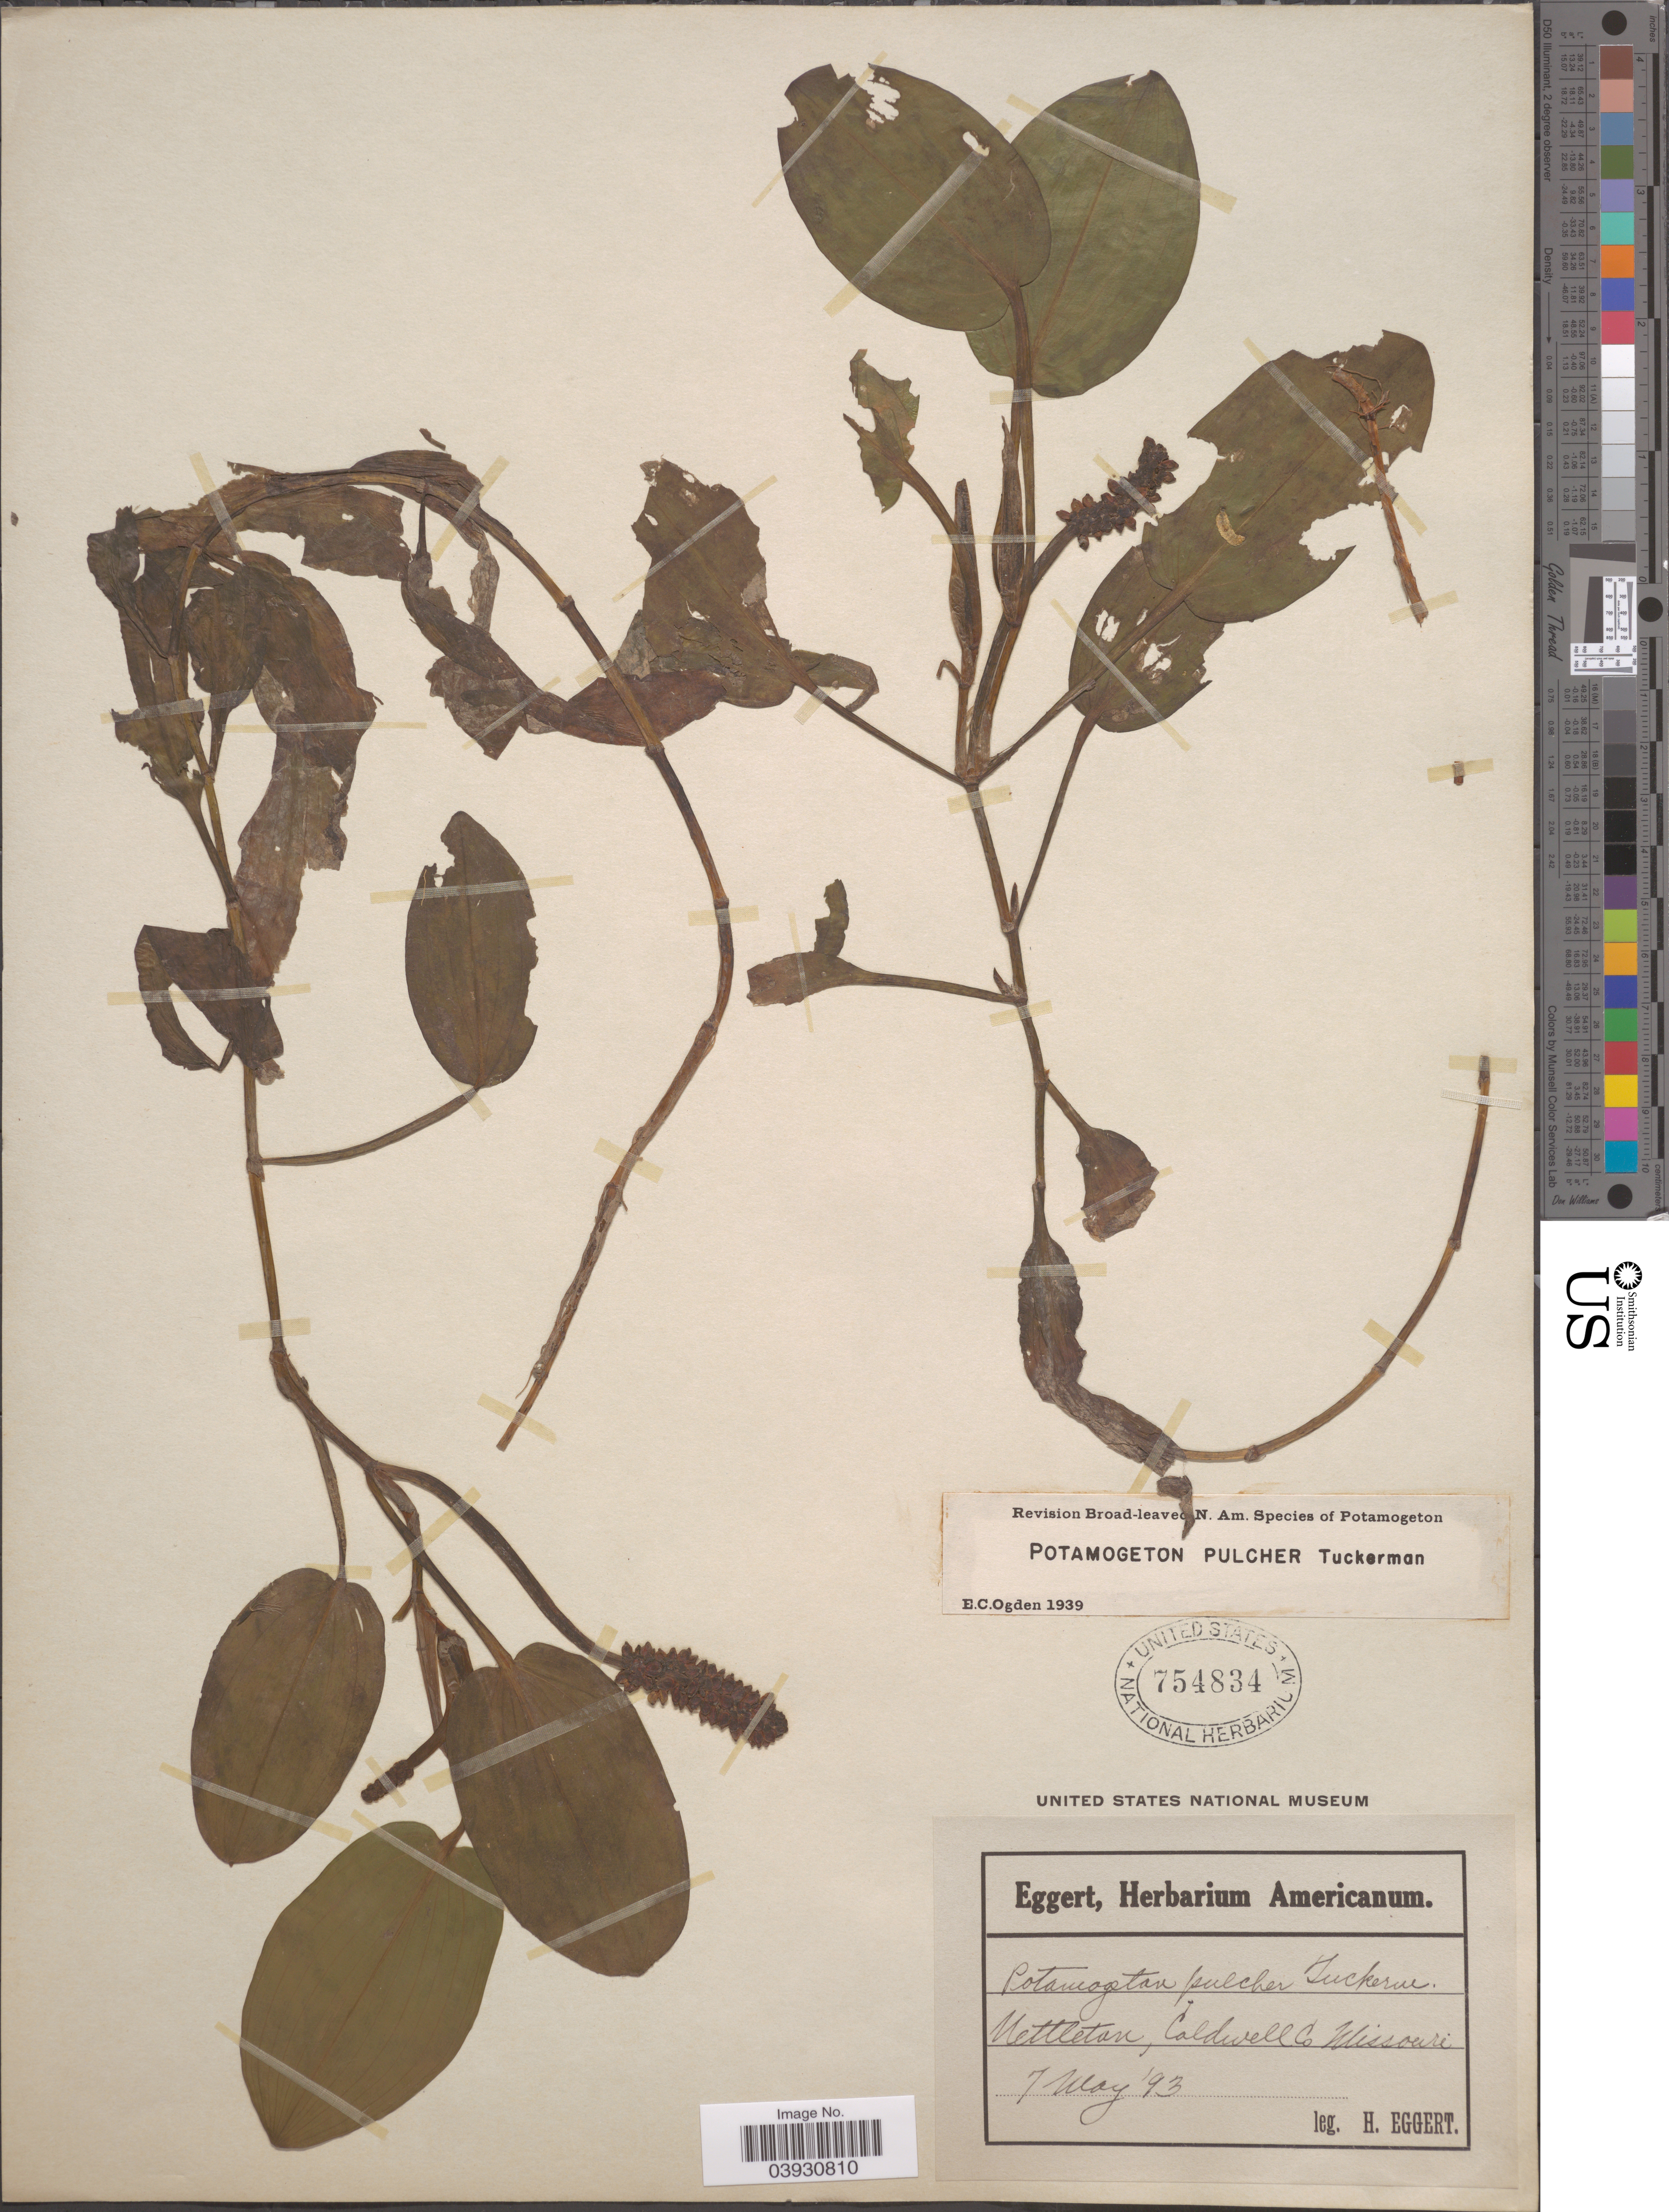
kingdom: Plantae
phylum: Tracheophyta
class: Liliopsida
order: Alismatales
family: Potamogetonaceae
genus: Potamogeton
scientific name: Potamogeton pulcher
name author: Tuck.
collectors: H. Eggert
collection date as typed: Transcribed d/m/y: 7/5/93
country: United States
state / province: Missouri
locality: Nettleton, Caldwell Co.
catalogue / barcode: US 754834